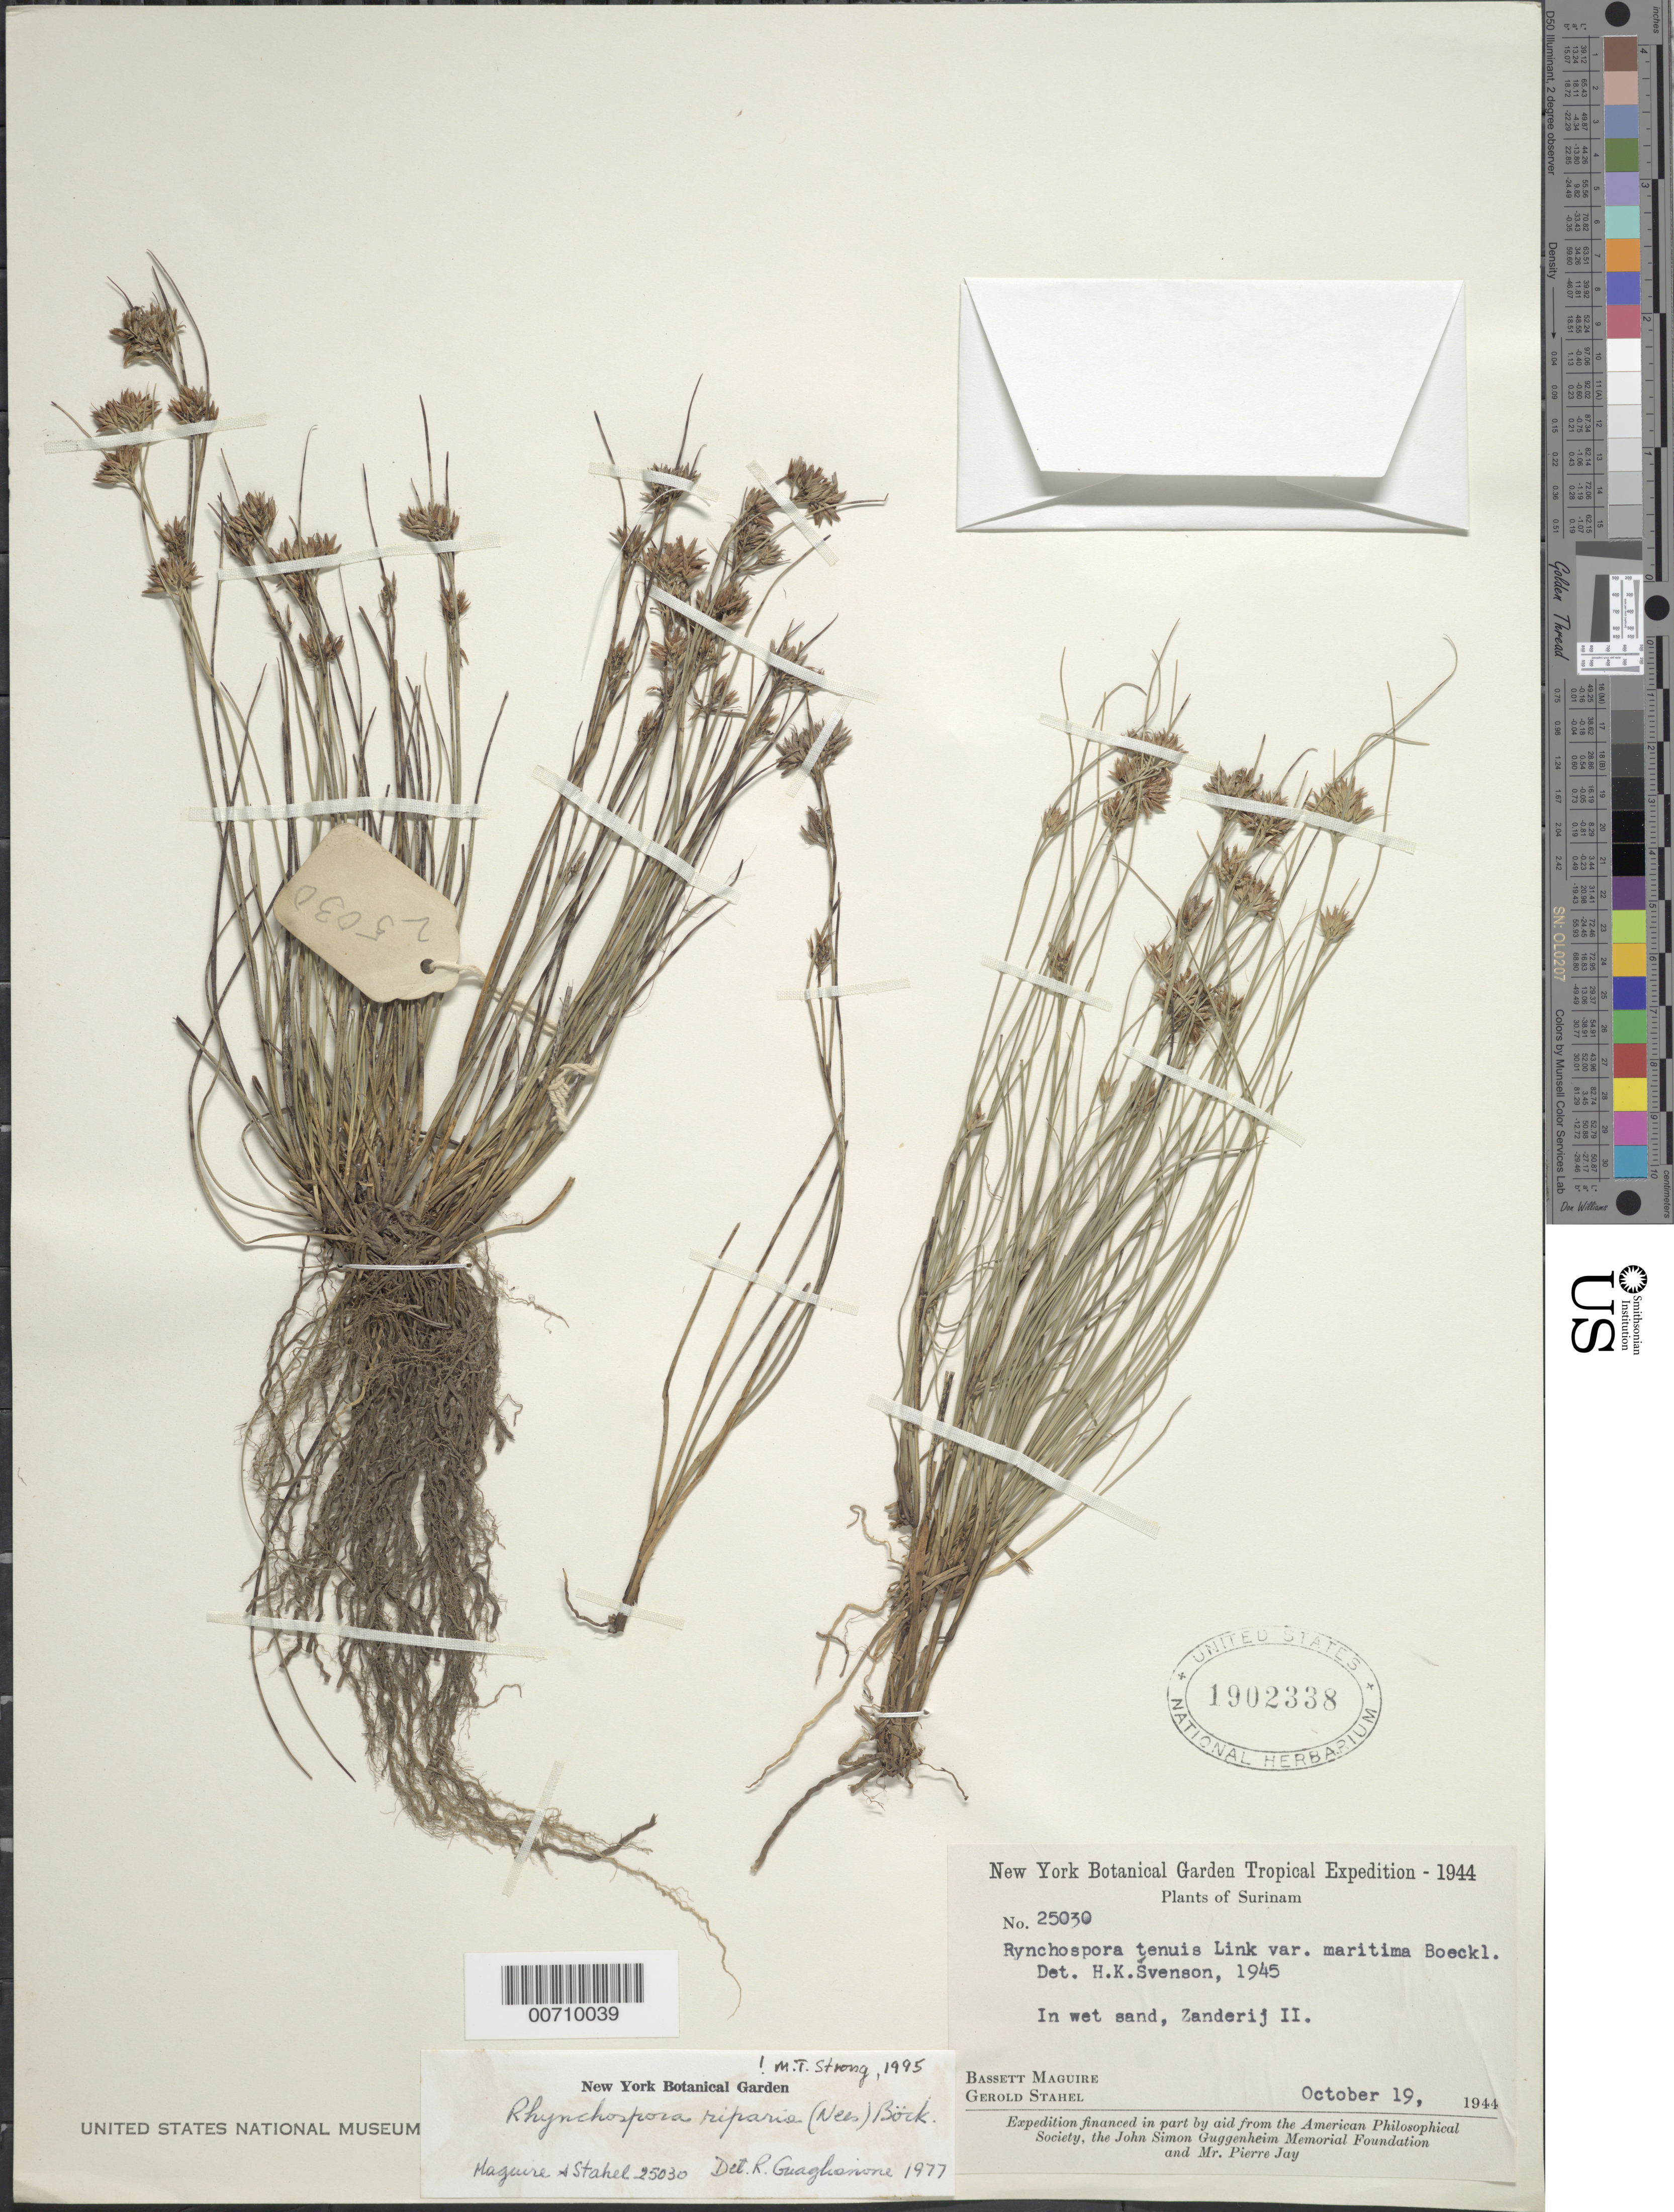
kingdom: Plantae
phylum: Tracheophyta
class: Liliopsida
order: Poales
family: Cyperaceae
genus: Rhynchospora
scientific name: Rhynchospora riparia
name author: (Nees) Boeckeler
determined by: Strong, M. T., (US), Smithsonian Institution - National Museum of Natural History (UNITED STATES)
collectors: B. Maguire & G. Stahel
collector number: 25030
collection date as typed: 19-Oct-44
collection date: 1944-10-19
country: Suriname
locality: Zanderij I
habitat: Wet sand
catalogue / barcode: US 1902338